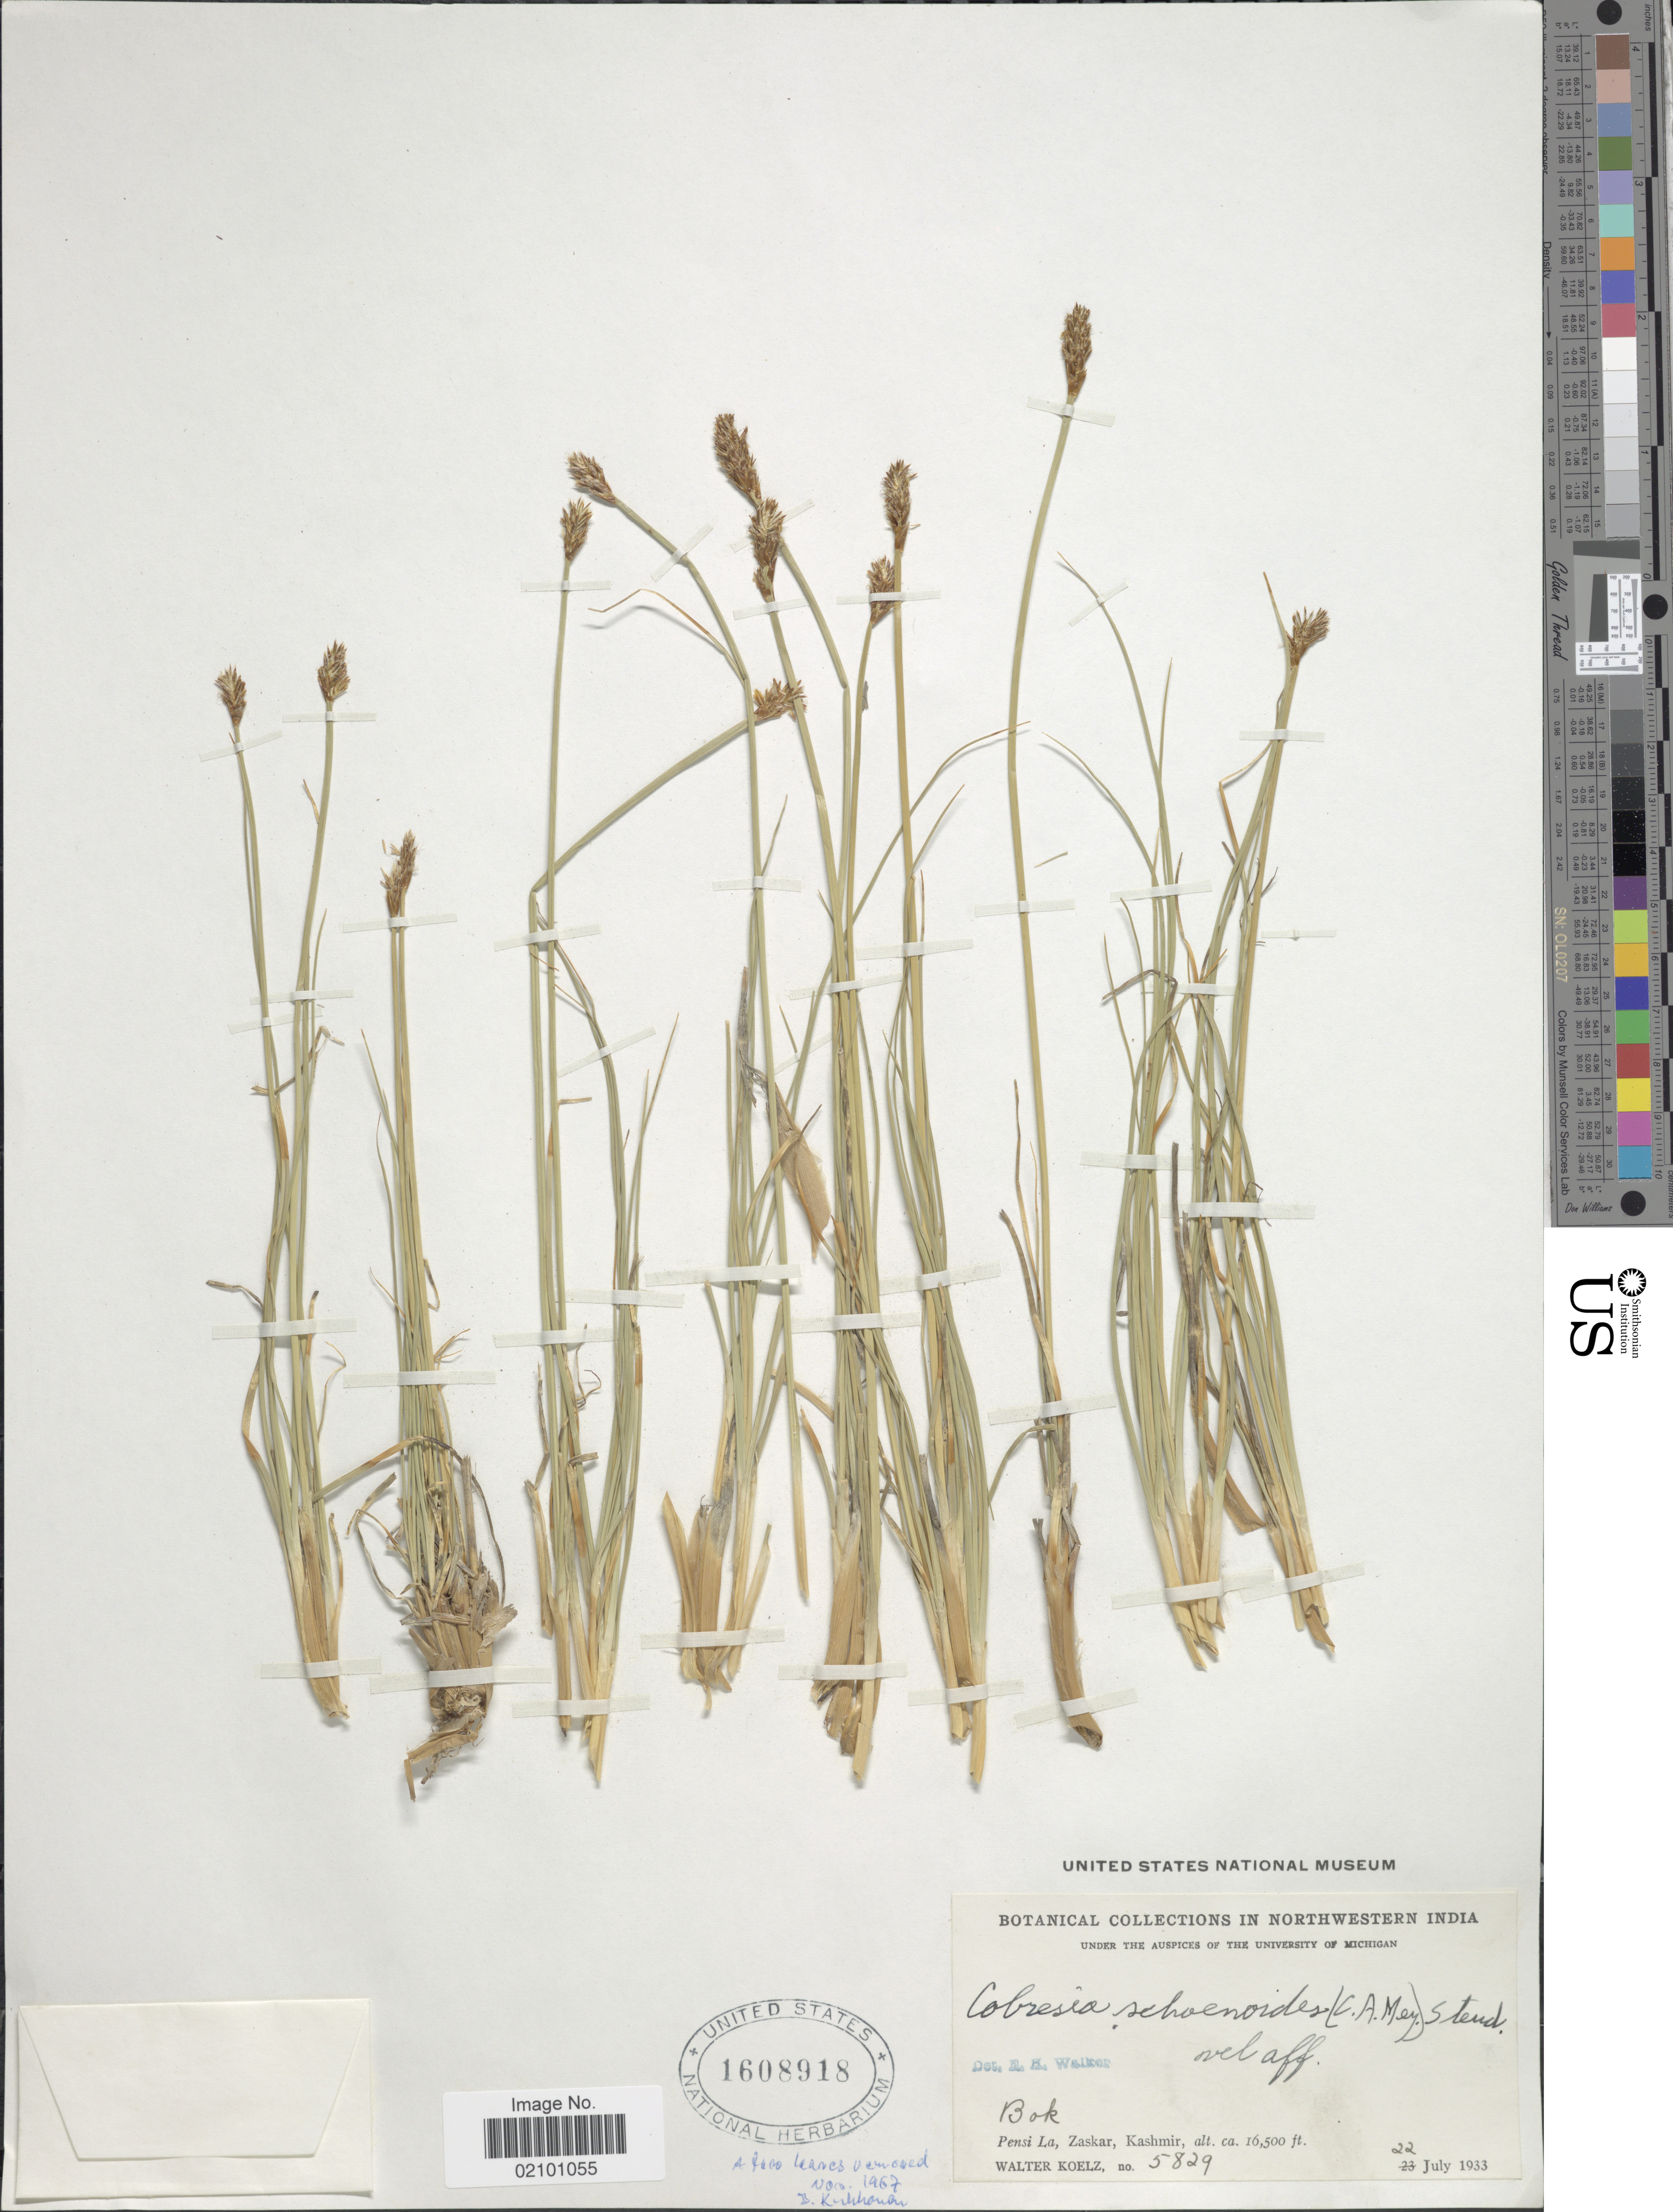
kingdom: Plantae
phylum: Tracheophyta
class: Liliopsida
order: Poales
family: Cyperaceae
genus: Carex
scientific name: Carex deasyi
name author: (C.B. Clarke) O. Yano & S.R. Zhang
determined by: Strong, M. T., (US), Smithsonian Institution - National Museum of Natural History (UNITED STATES)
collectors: W. N. Koelz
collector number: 5829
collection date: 1933-07-22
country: India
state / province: Jammu and Kashmir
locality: Northwestern India, Pensi la, Zaskar, Kashmir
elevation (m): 5029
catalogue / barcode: US 1608918